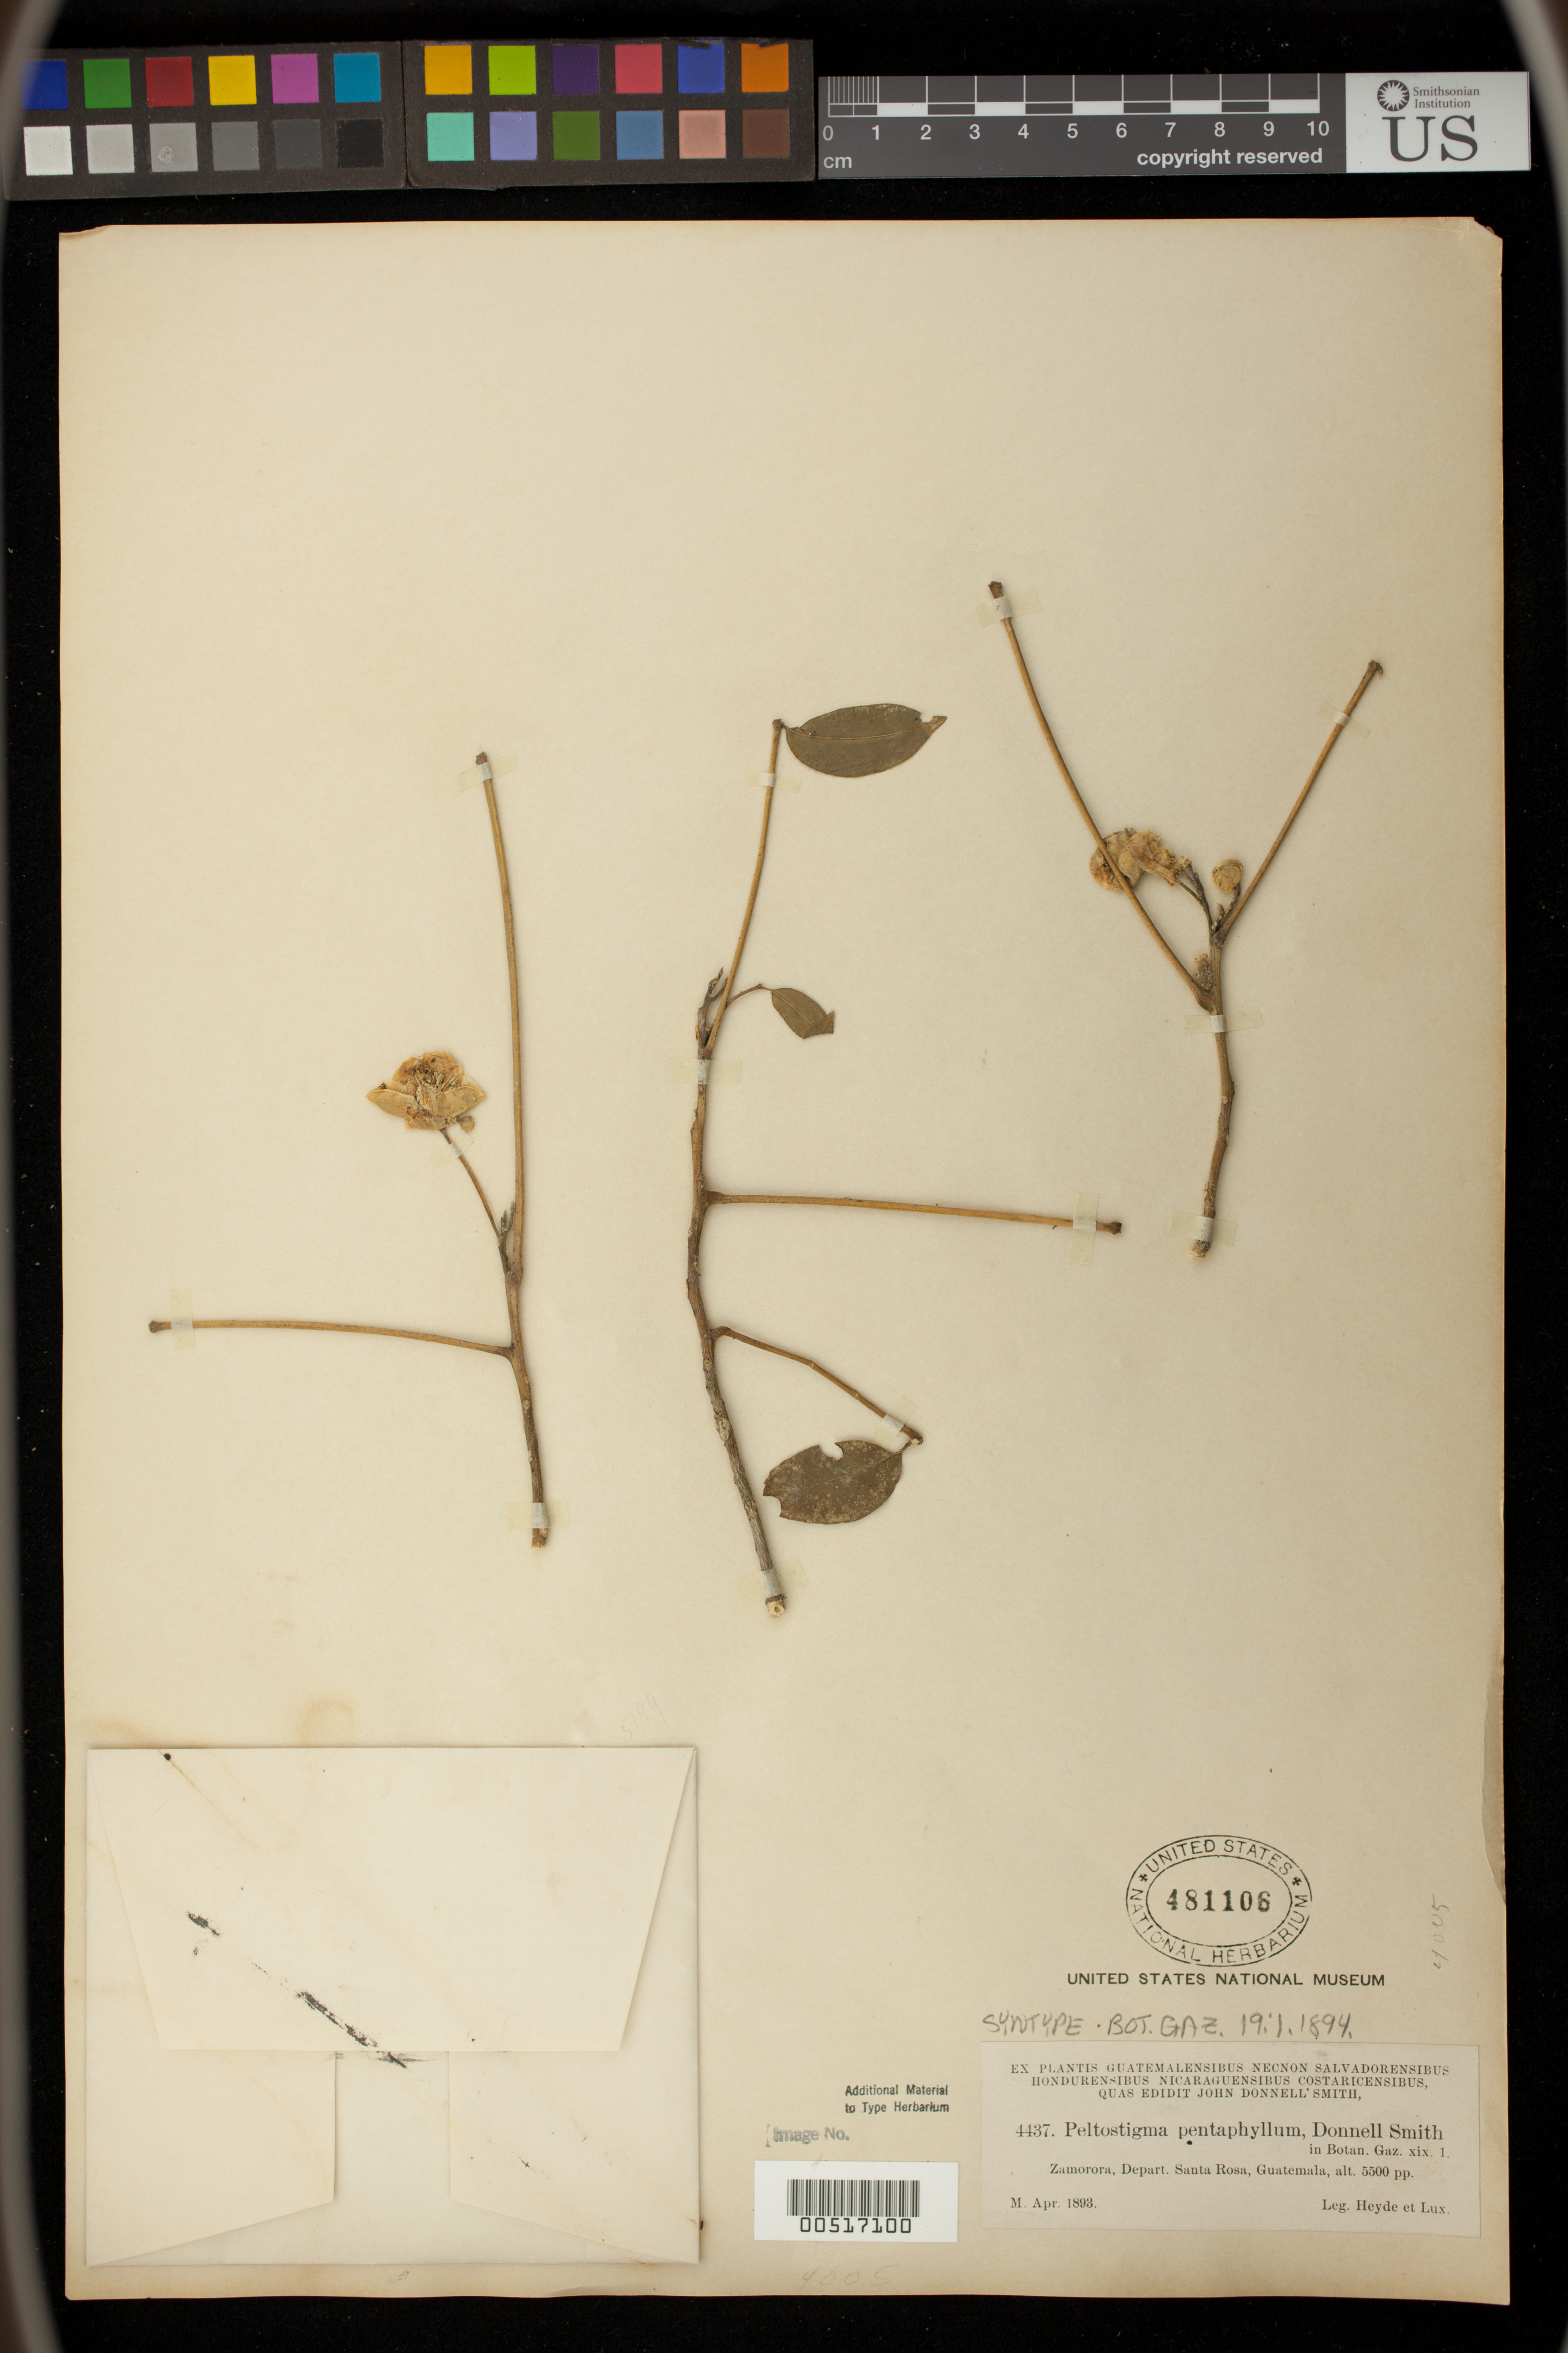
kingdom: Plantae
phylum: Tracheophyta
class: Magnoliopsida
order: Sapindales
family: Rutaceae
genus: Peltostigma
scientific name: Peltostigma pentaphyllum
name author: Donn. Sm.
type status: Syntype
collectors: E. T. Heyde & E. Lux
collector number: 4437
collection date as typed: Apr 1893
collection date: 1893-04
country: Guatemala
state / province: Santa Rosa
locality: Zamorora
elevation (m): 1676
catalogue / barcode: US 481106